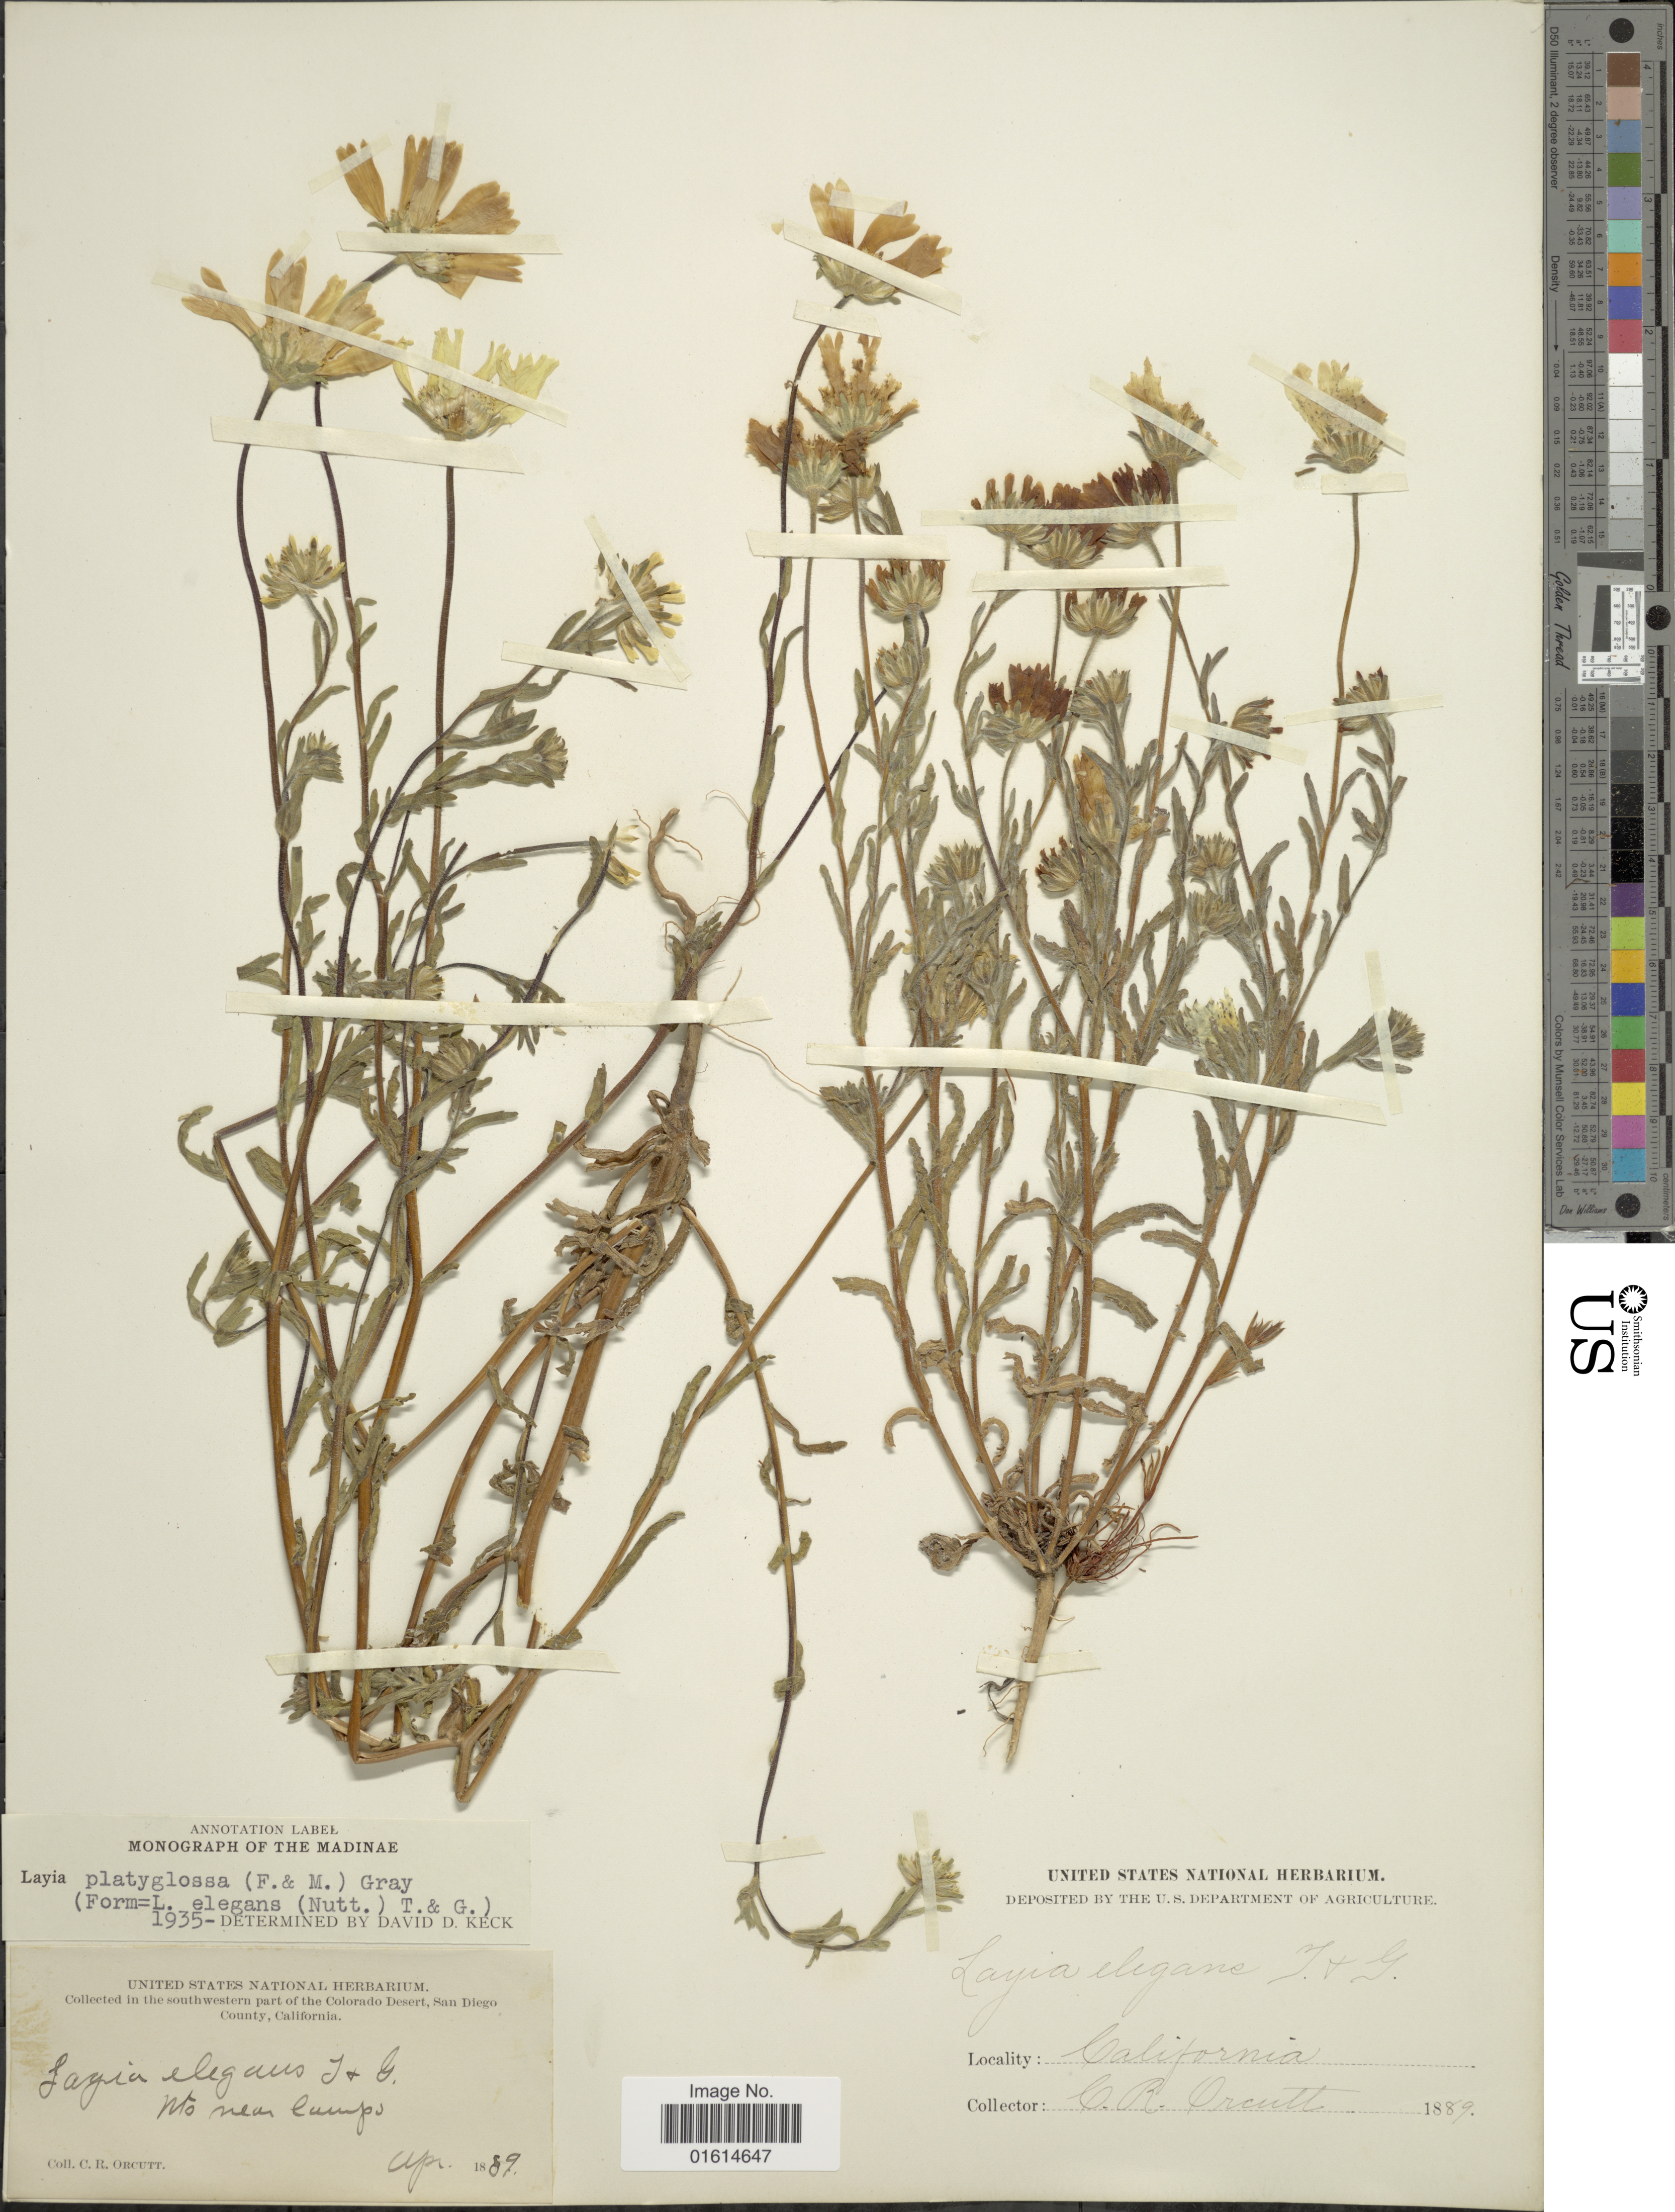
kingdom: Plantae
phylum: Tracheophyta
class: Magnoliopsida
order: Asterales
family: Asteraceae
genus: Layia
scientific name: Layia platyglossa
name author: (Fisch.) A. Gray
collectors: C. R. Orcutt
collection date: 1889-04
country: United States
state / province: California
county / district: San Diego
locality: Southwestern part of the Colorado Desert, San Diego County, California